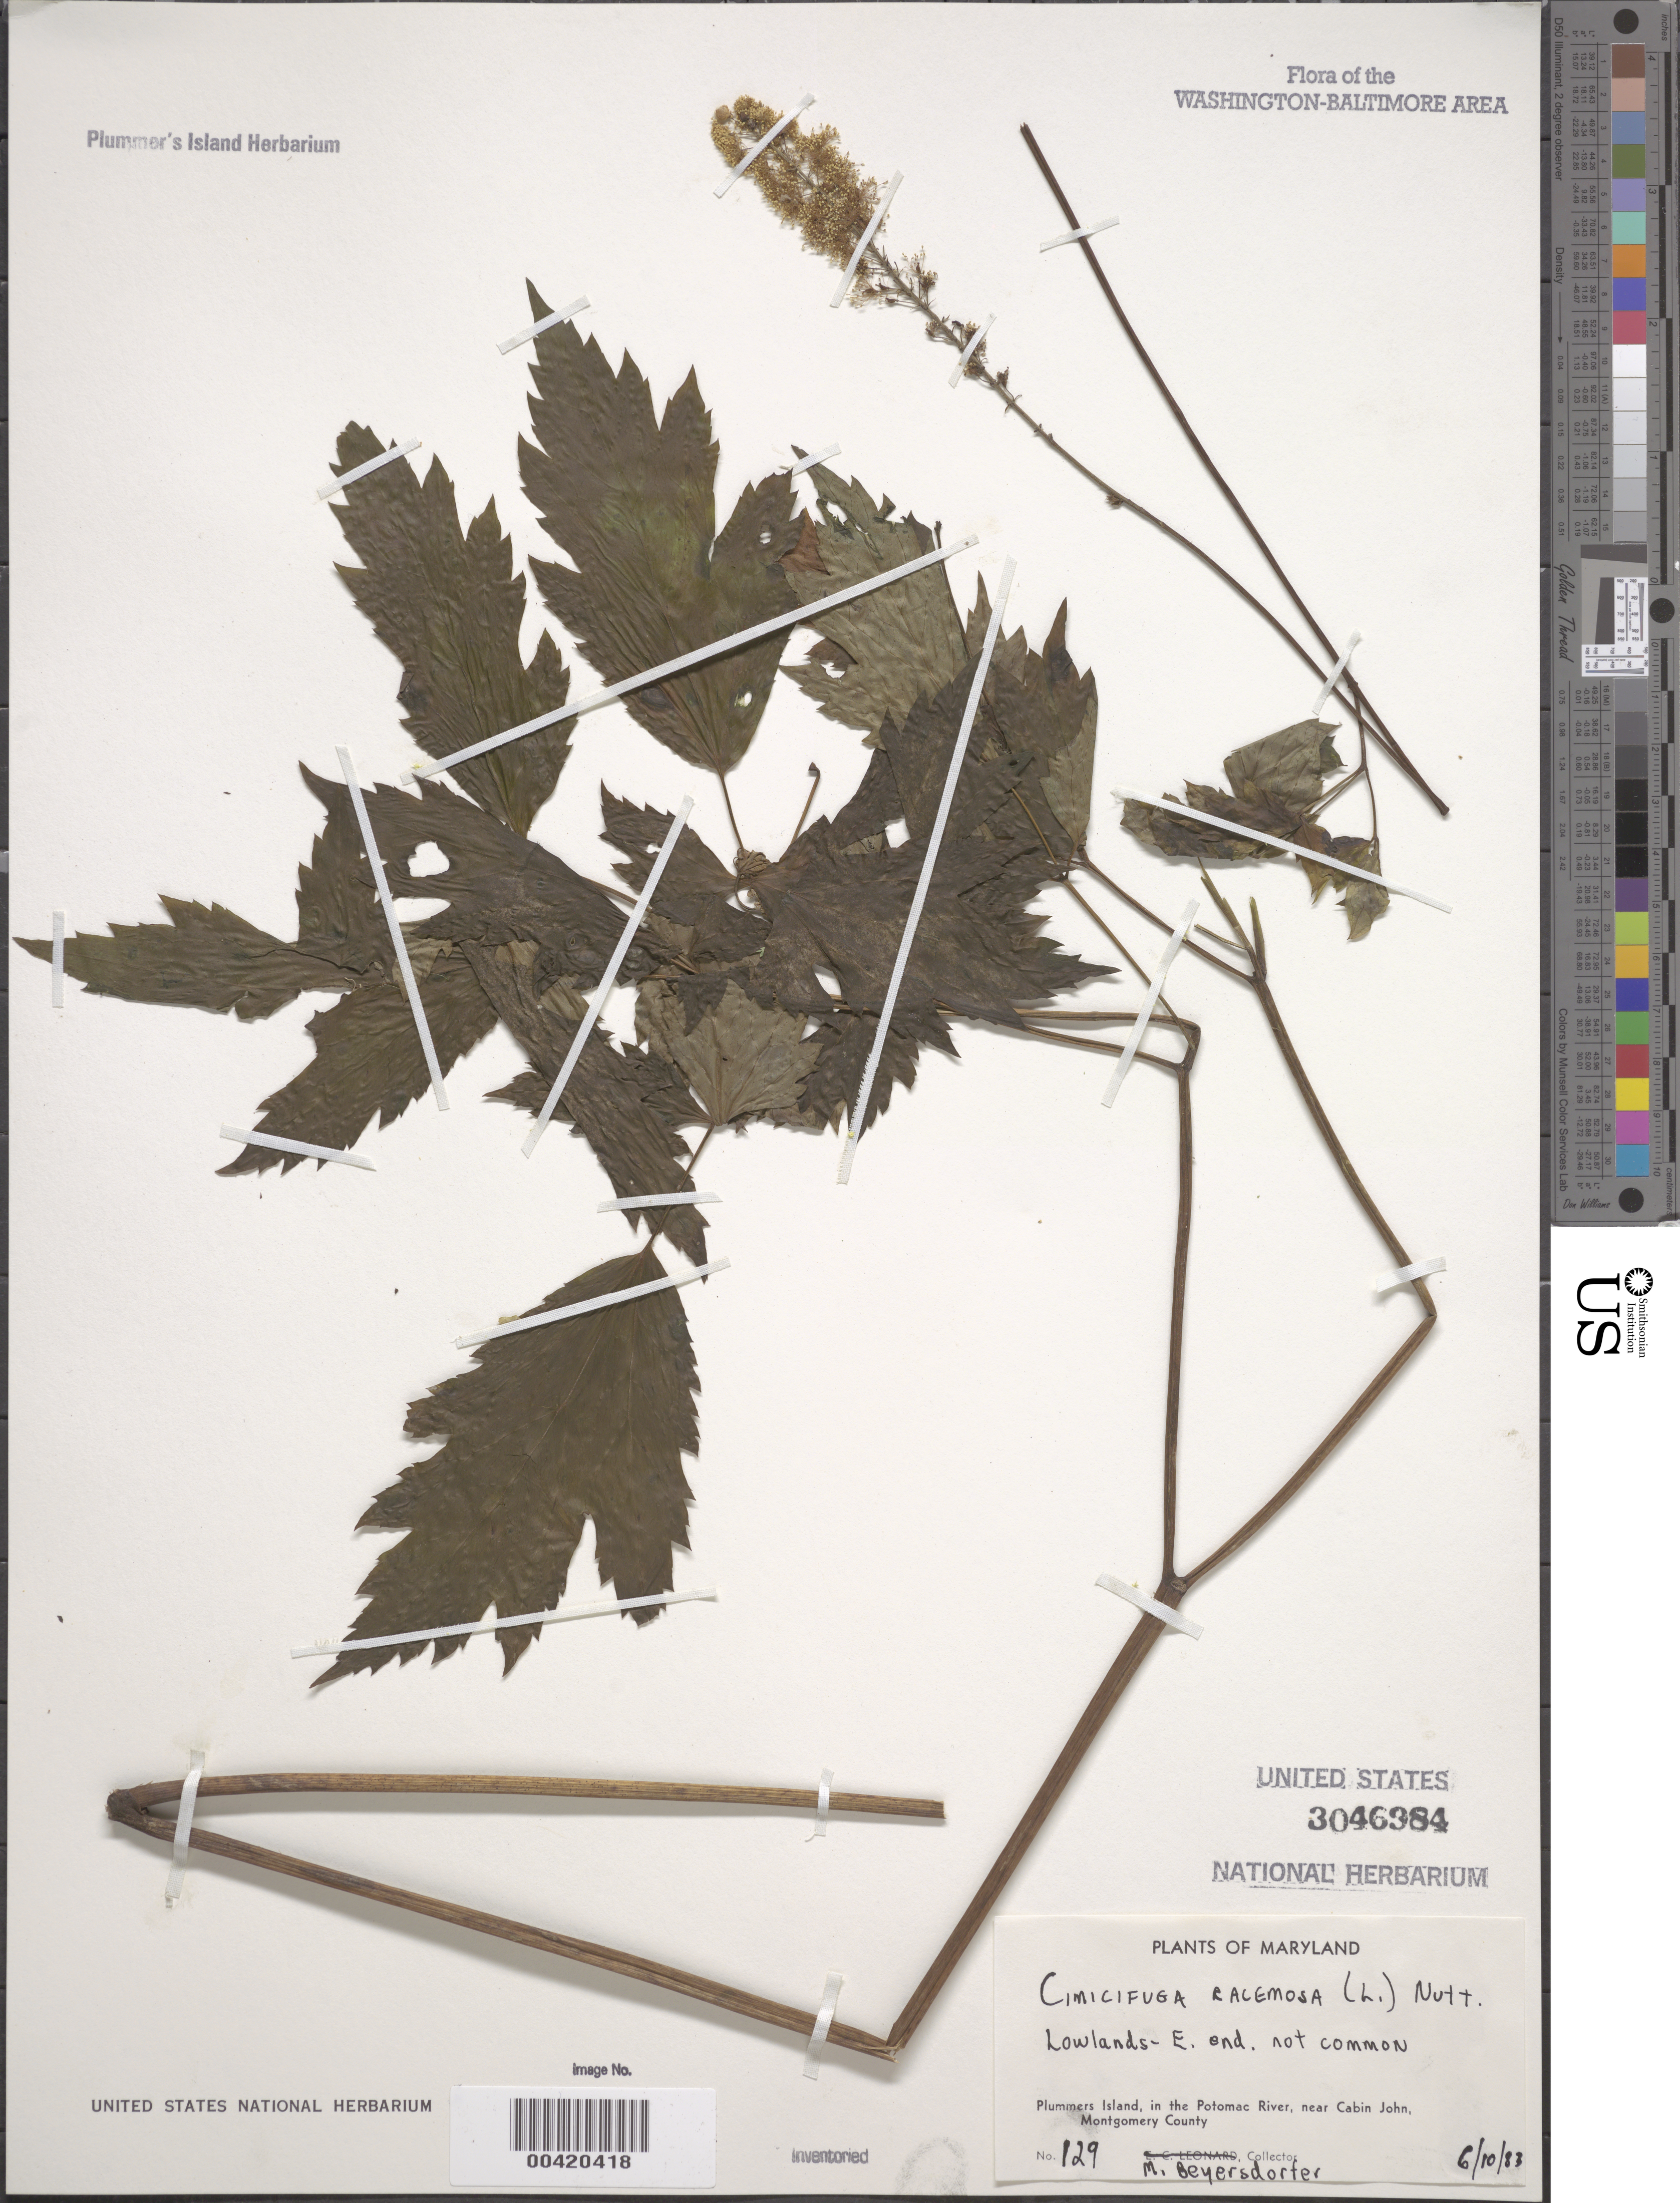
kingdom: Plantae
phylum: Tracheophyta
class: Magnoliopsida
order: Ranunculales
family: Ranunculaceae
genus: Actaea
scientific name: Actaea racemosa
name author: L.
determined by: Strong, M. T., (US), Smithsonian Institution - National Museum of Natural History (UNITED STATES)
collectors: M. Beyersdorfer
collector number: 129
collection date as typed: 10 Jun 1983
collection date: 1983-06-10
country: United States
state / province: Maryland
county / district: Montgomery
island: Plummers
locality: Plummer's Island; lowlands - east end C. & O. Canal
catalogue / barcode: US 3046384